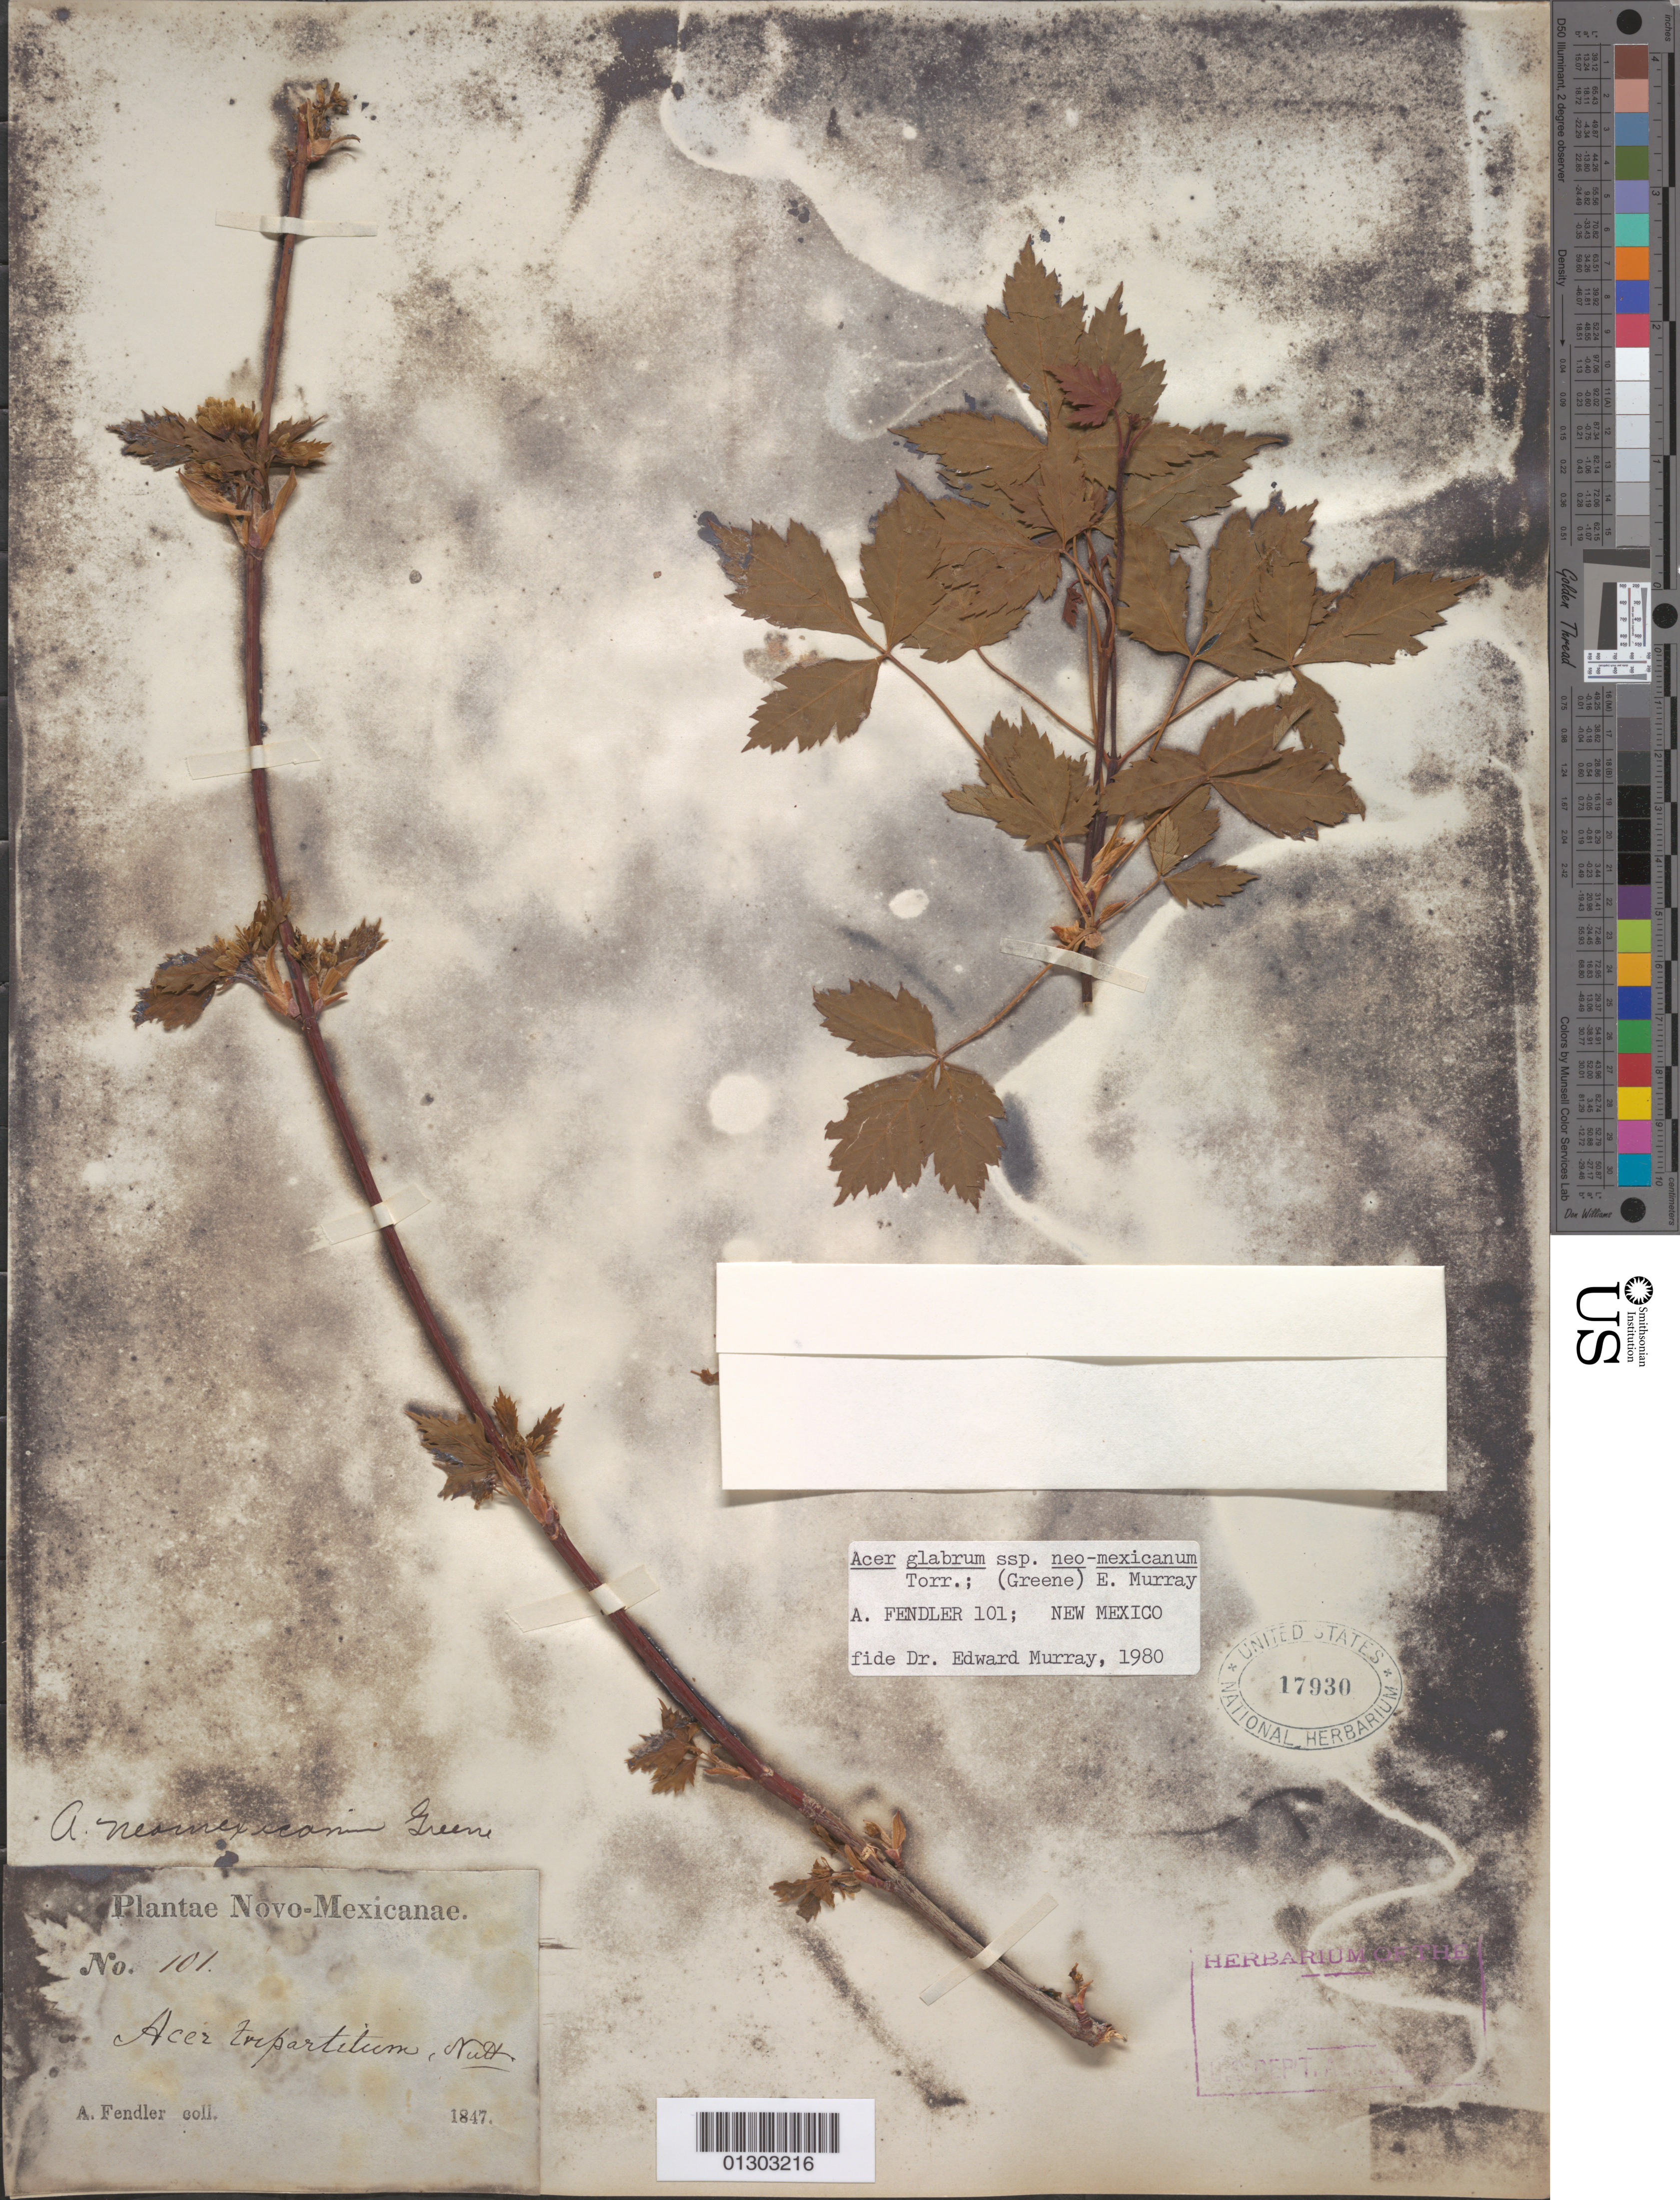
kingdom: Plantae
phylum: Tracheophyta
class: Magnoliopsida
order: Sapindales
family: Sapindaceae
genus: Acer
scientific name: Acer glabrum subsp. neomexicanum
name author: (Greene) A.E. Murray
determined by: Murray, Edward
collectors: A. Fendler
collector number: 101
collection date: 1847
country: United States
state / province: New Mexico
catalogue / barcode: US 17930